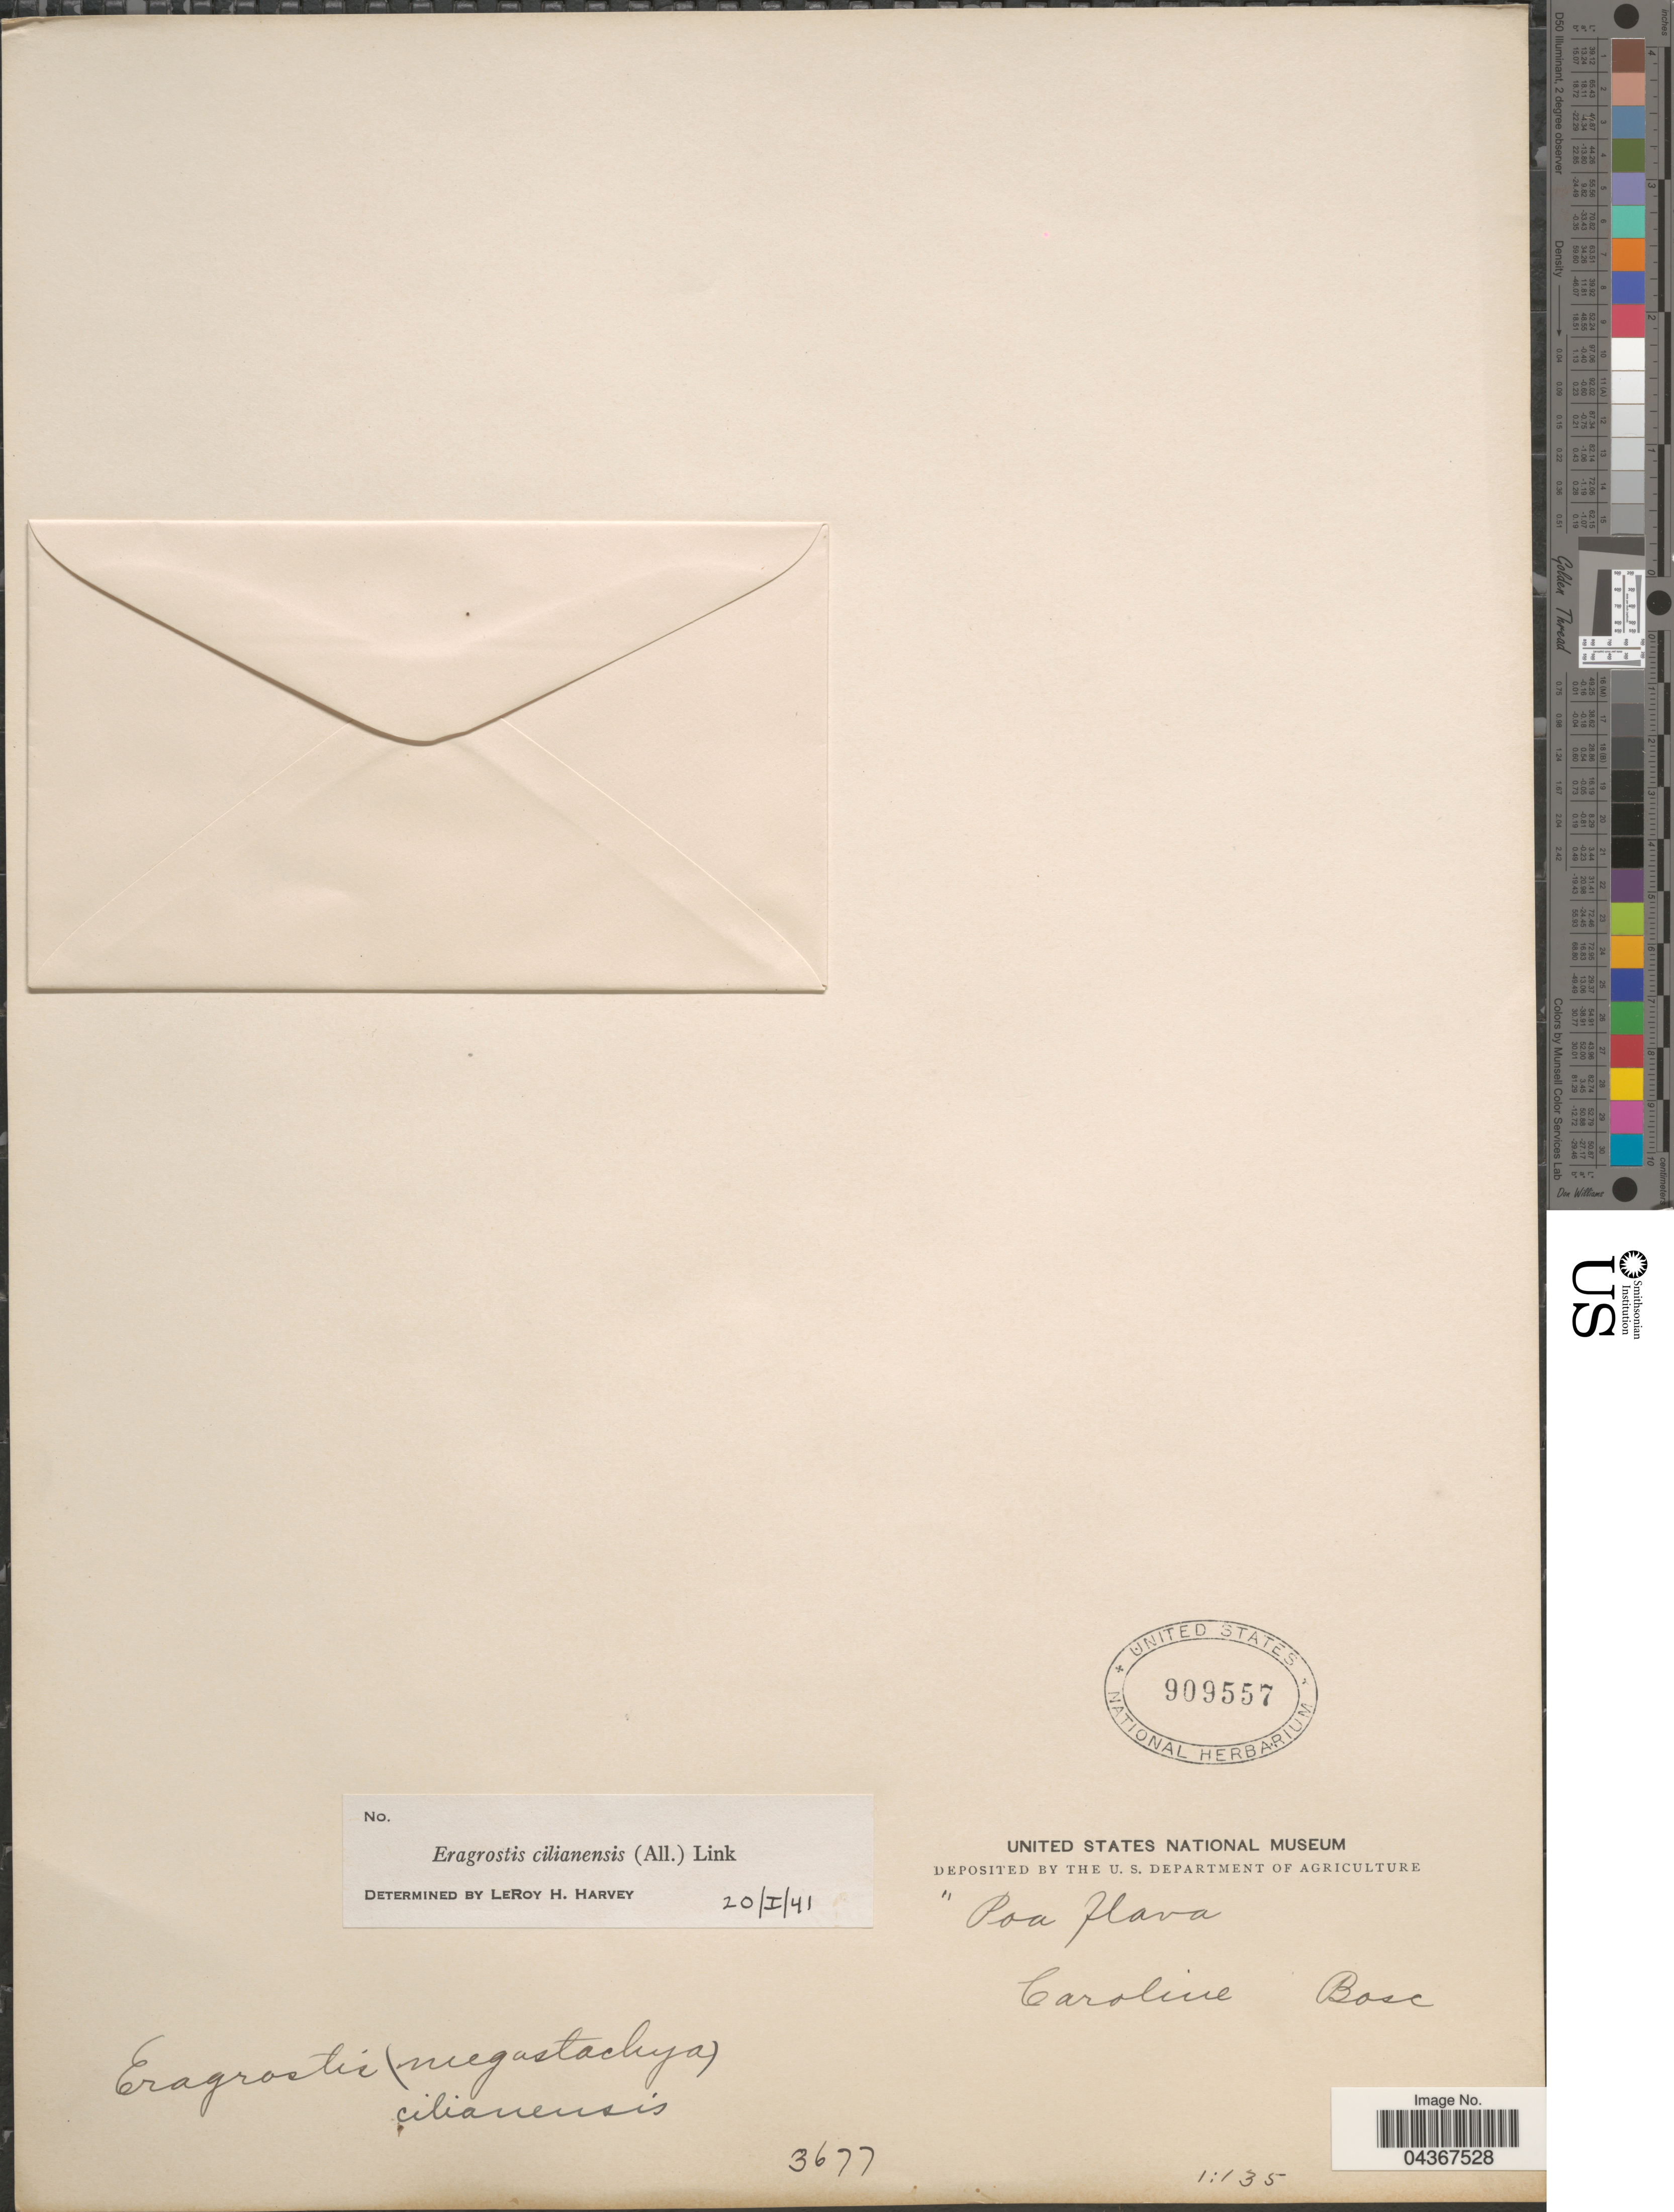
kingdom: Plantae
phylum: Tracheophyta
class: Liliopsida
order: Poales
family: Poaceae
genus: Eragrostis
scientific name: Eragrostis cilianensis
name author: (Bellardi) Vignolo ex Janch.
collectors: Bosc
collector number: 3677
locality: Caroline.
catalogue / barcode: US 909557